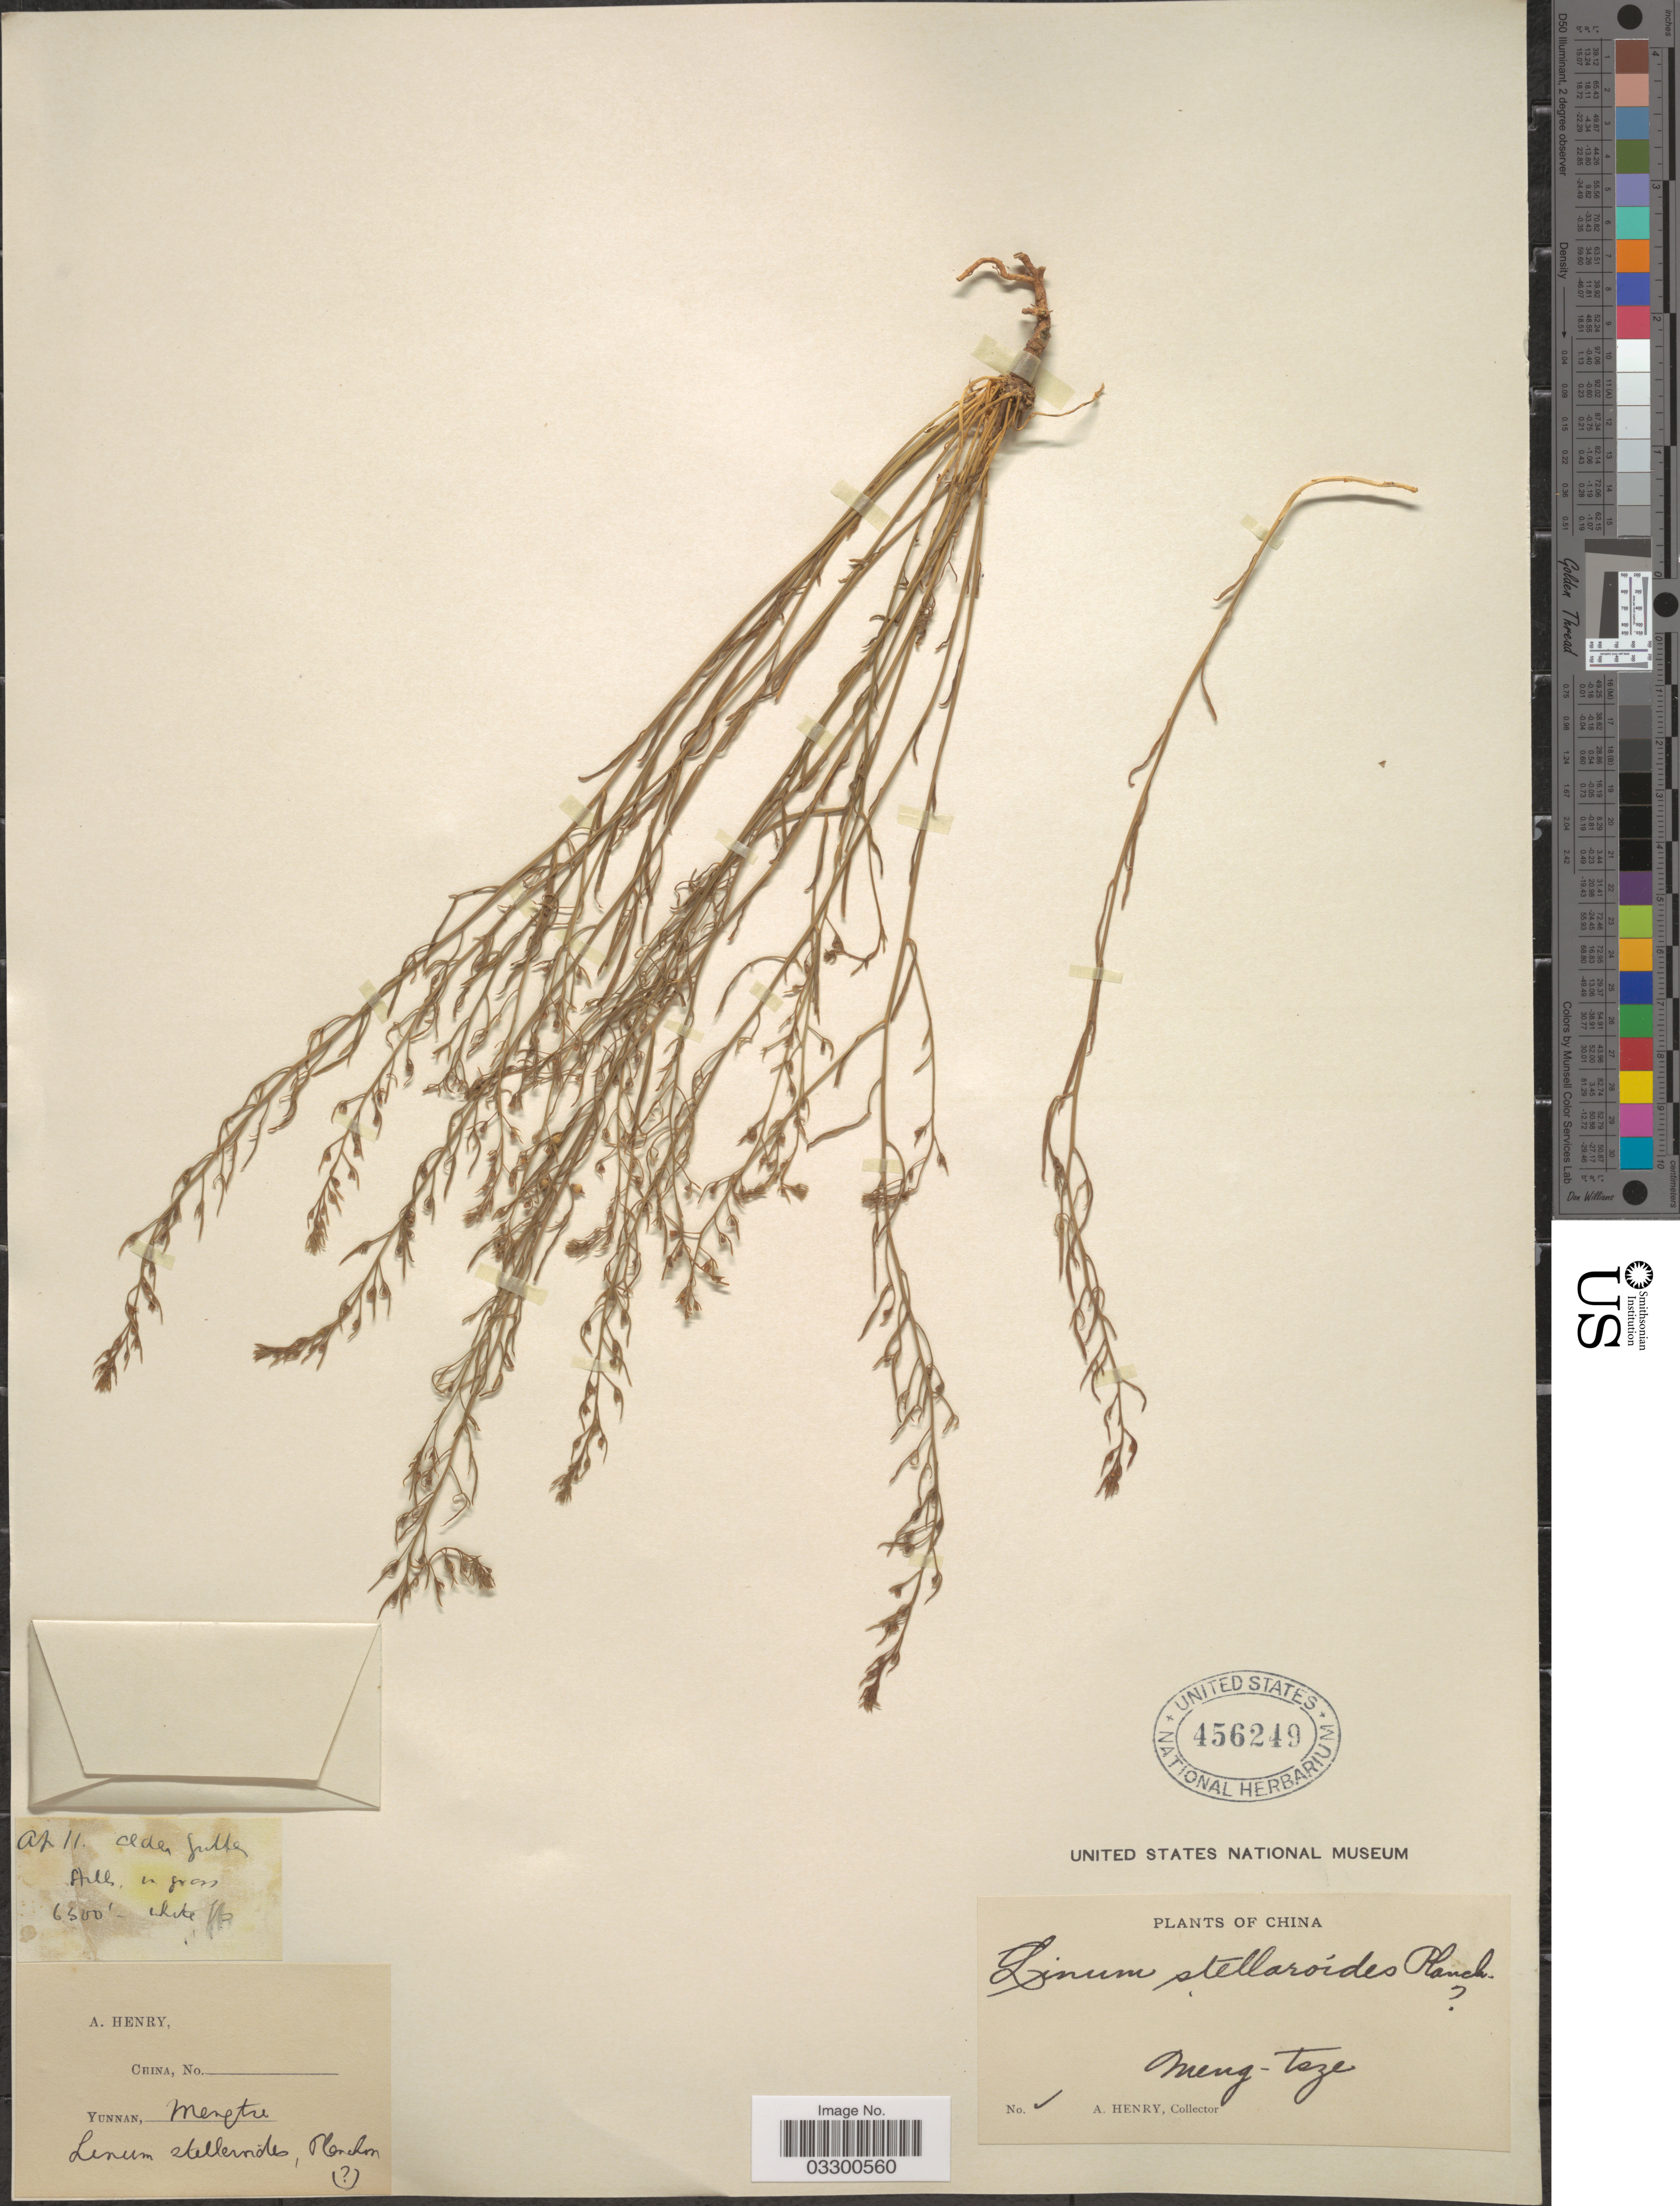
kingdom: Plantae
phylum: Tracheophyta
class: Magnoliopsida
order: Malpighiales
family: Linaceae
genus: Linum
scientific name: Linum stelleroides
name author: Planch.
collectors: A. Henry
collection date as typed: Transcribed d/m/y: /4/11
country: China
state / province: Yunnan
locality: Meng-tsze.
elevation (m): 1981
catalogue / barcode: US 456249